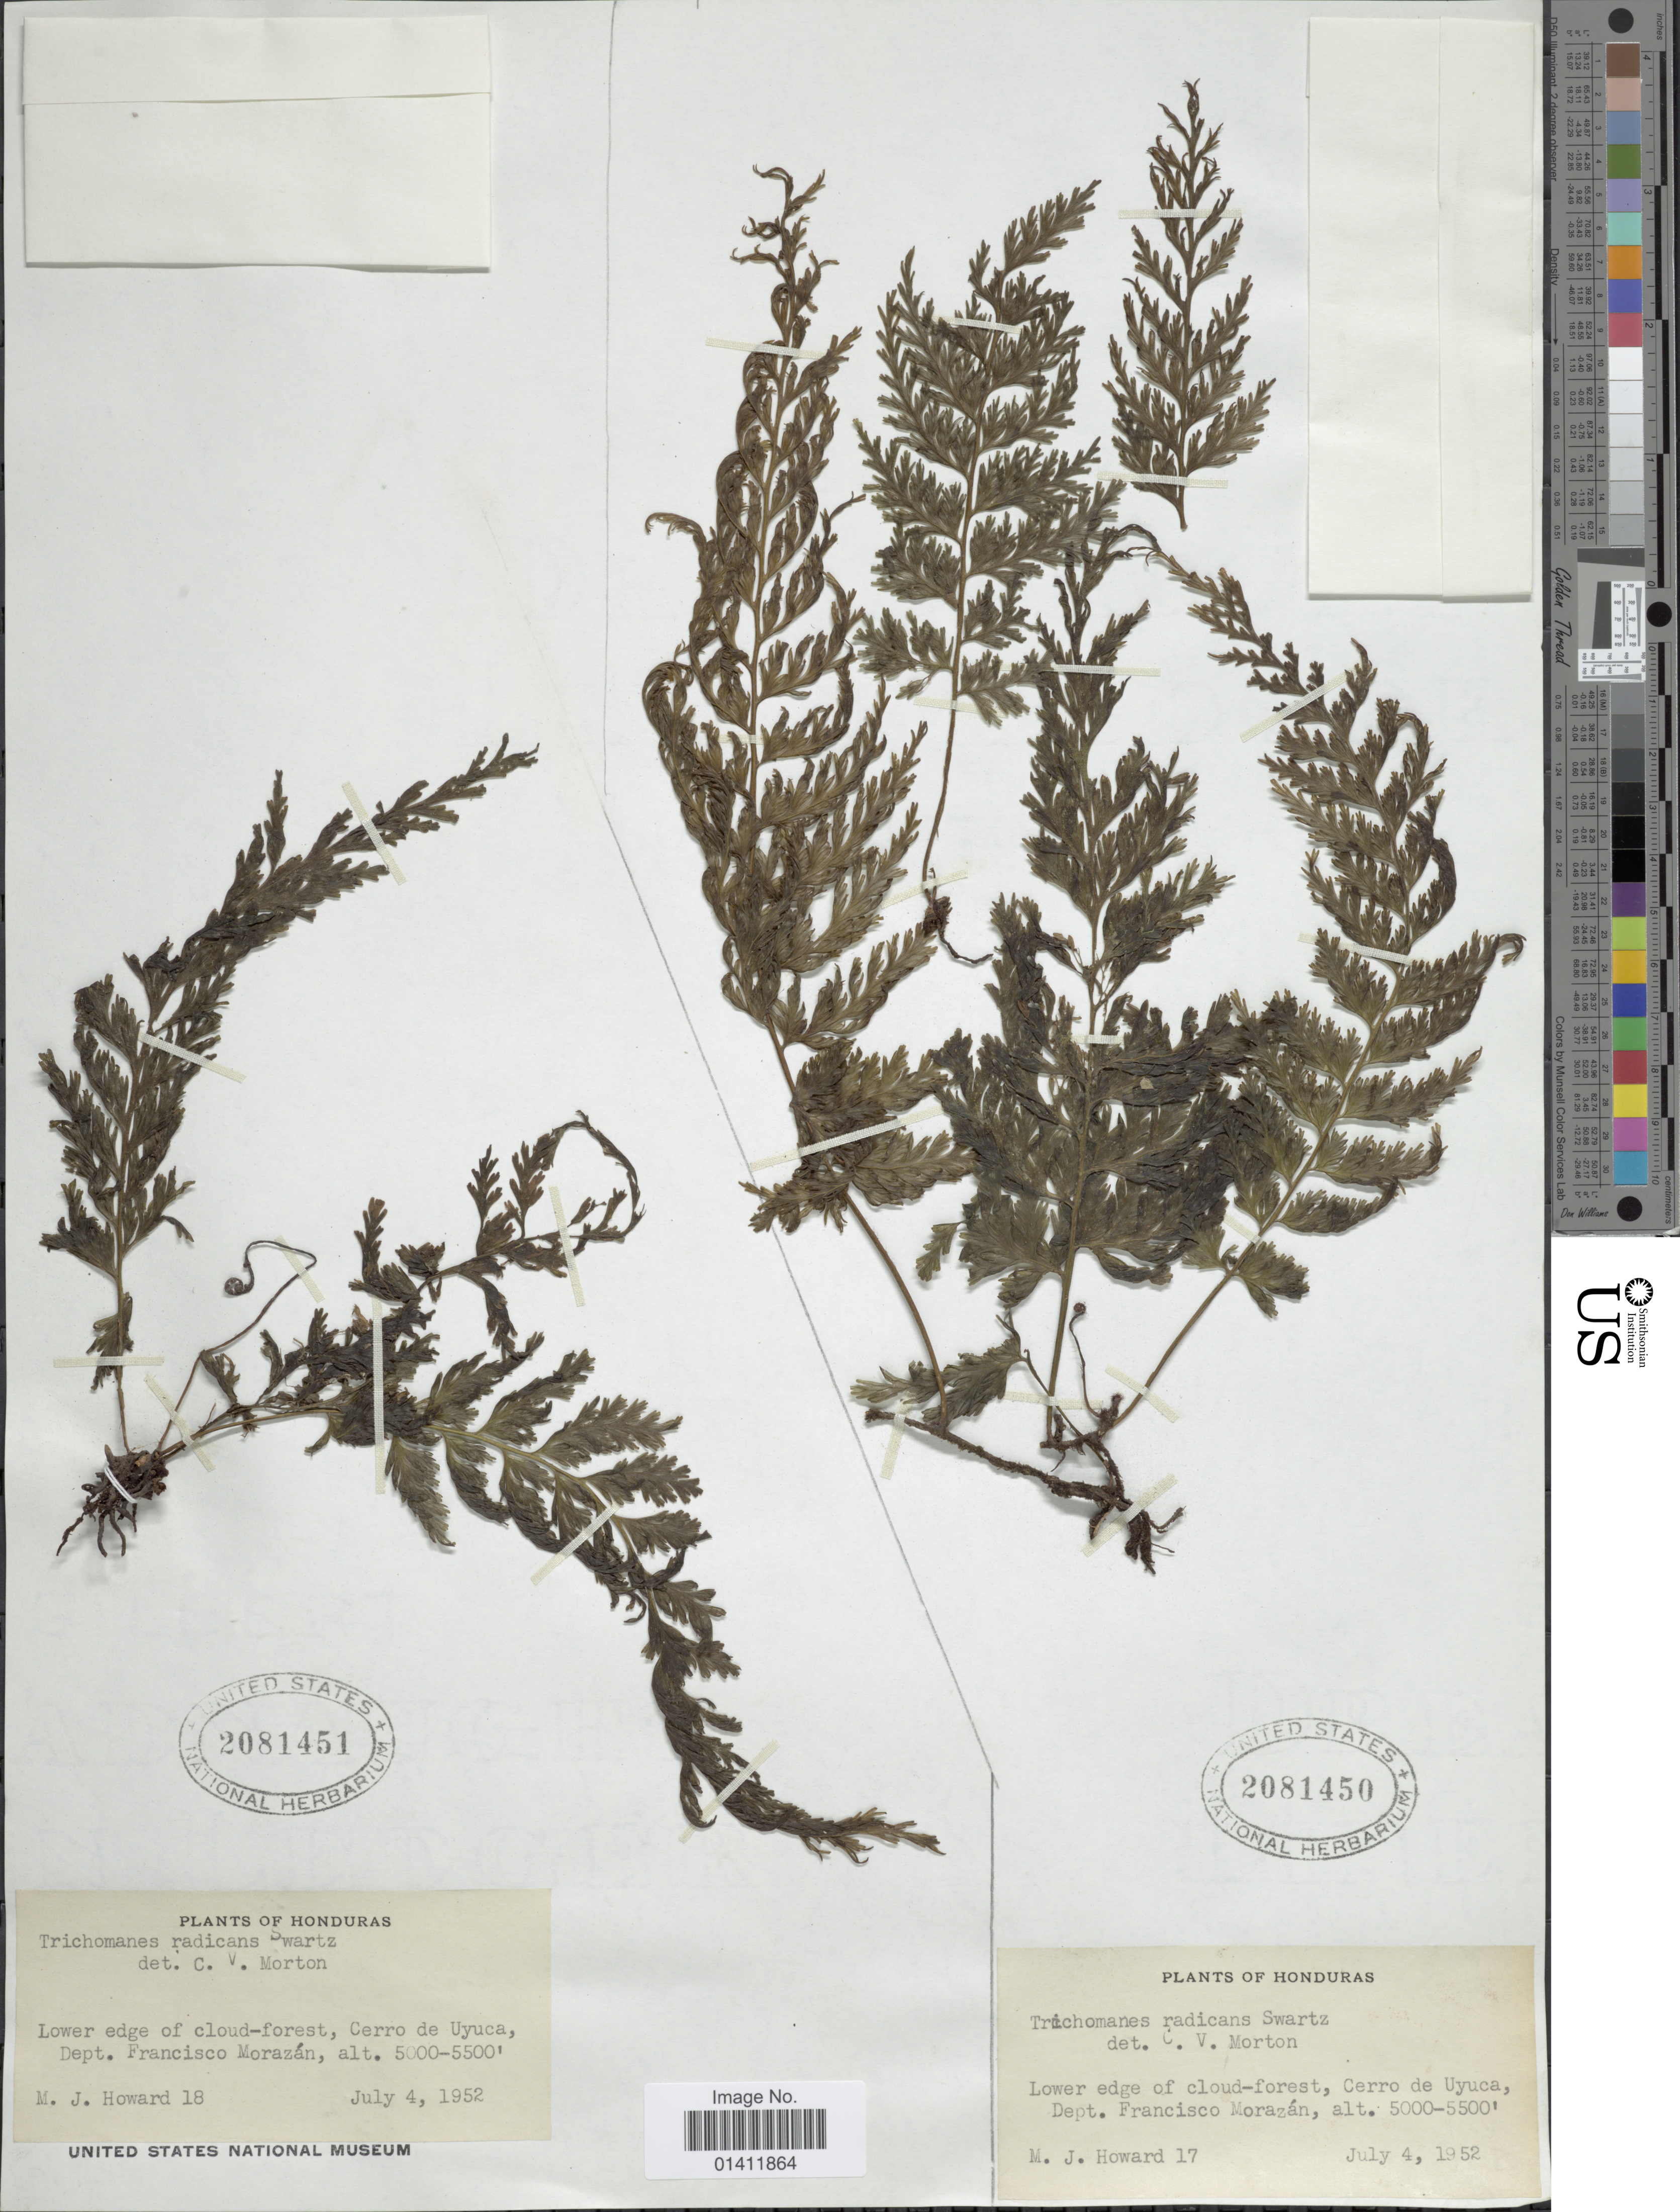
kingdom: Plantae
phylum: Tracheophyta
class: Polypodiopsida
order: Hymenophyllales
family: Hymenophyllaceae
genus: Vandenboschia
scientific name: Vandenboschia radicans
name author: (Sw.) Copel.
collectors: M. Howard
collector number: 17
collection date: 1952-07-04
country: Honduras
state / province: Fco. Morazán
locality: Cerro de Uyuca, Dept. Francisco Morazan.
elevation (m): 1524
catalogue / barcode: US 2081450